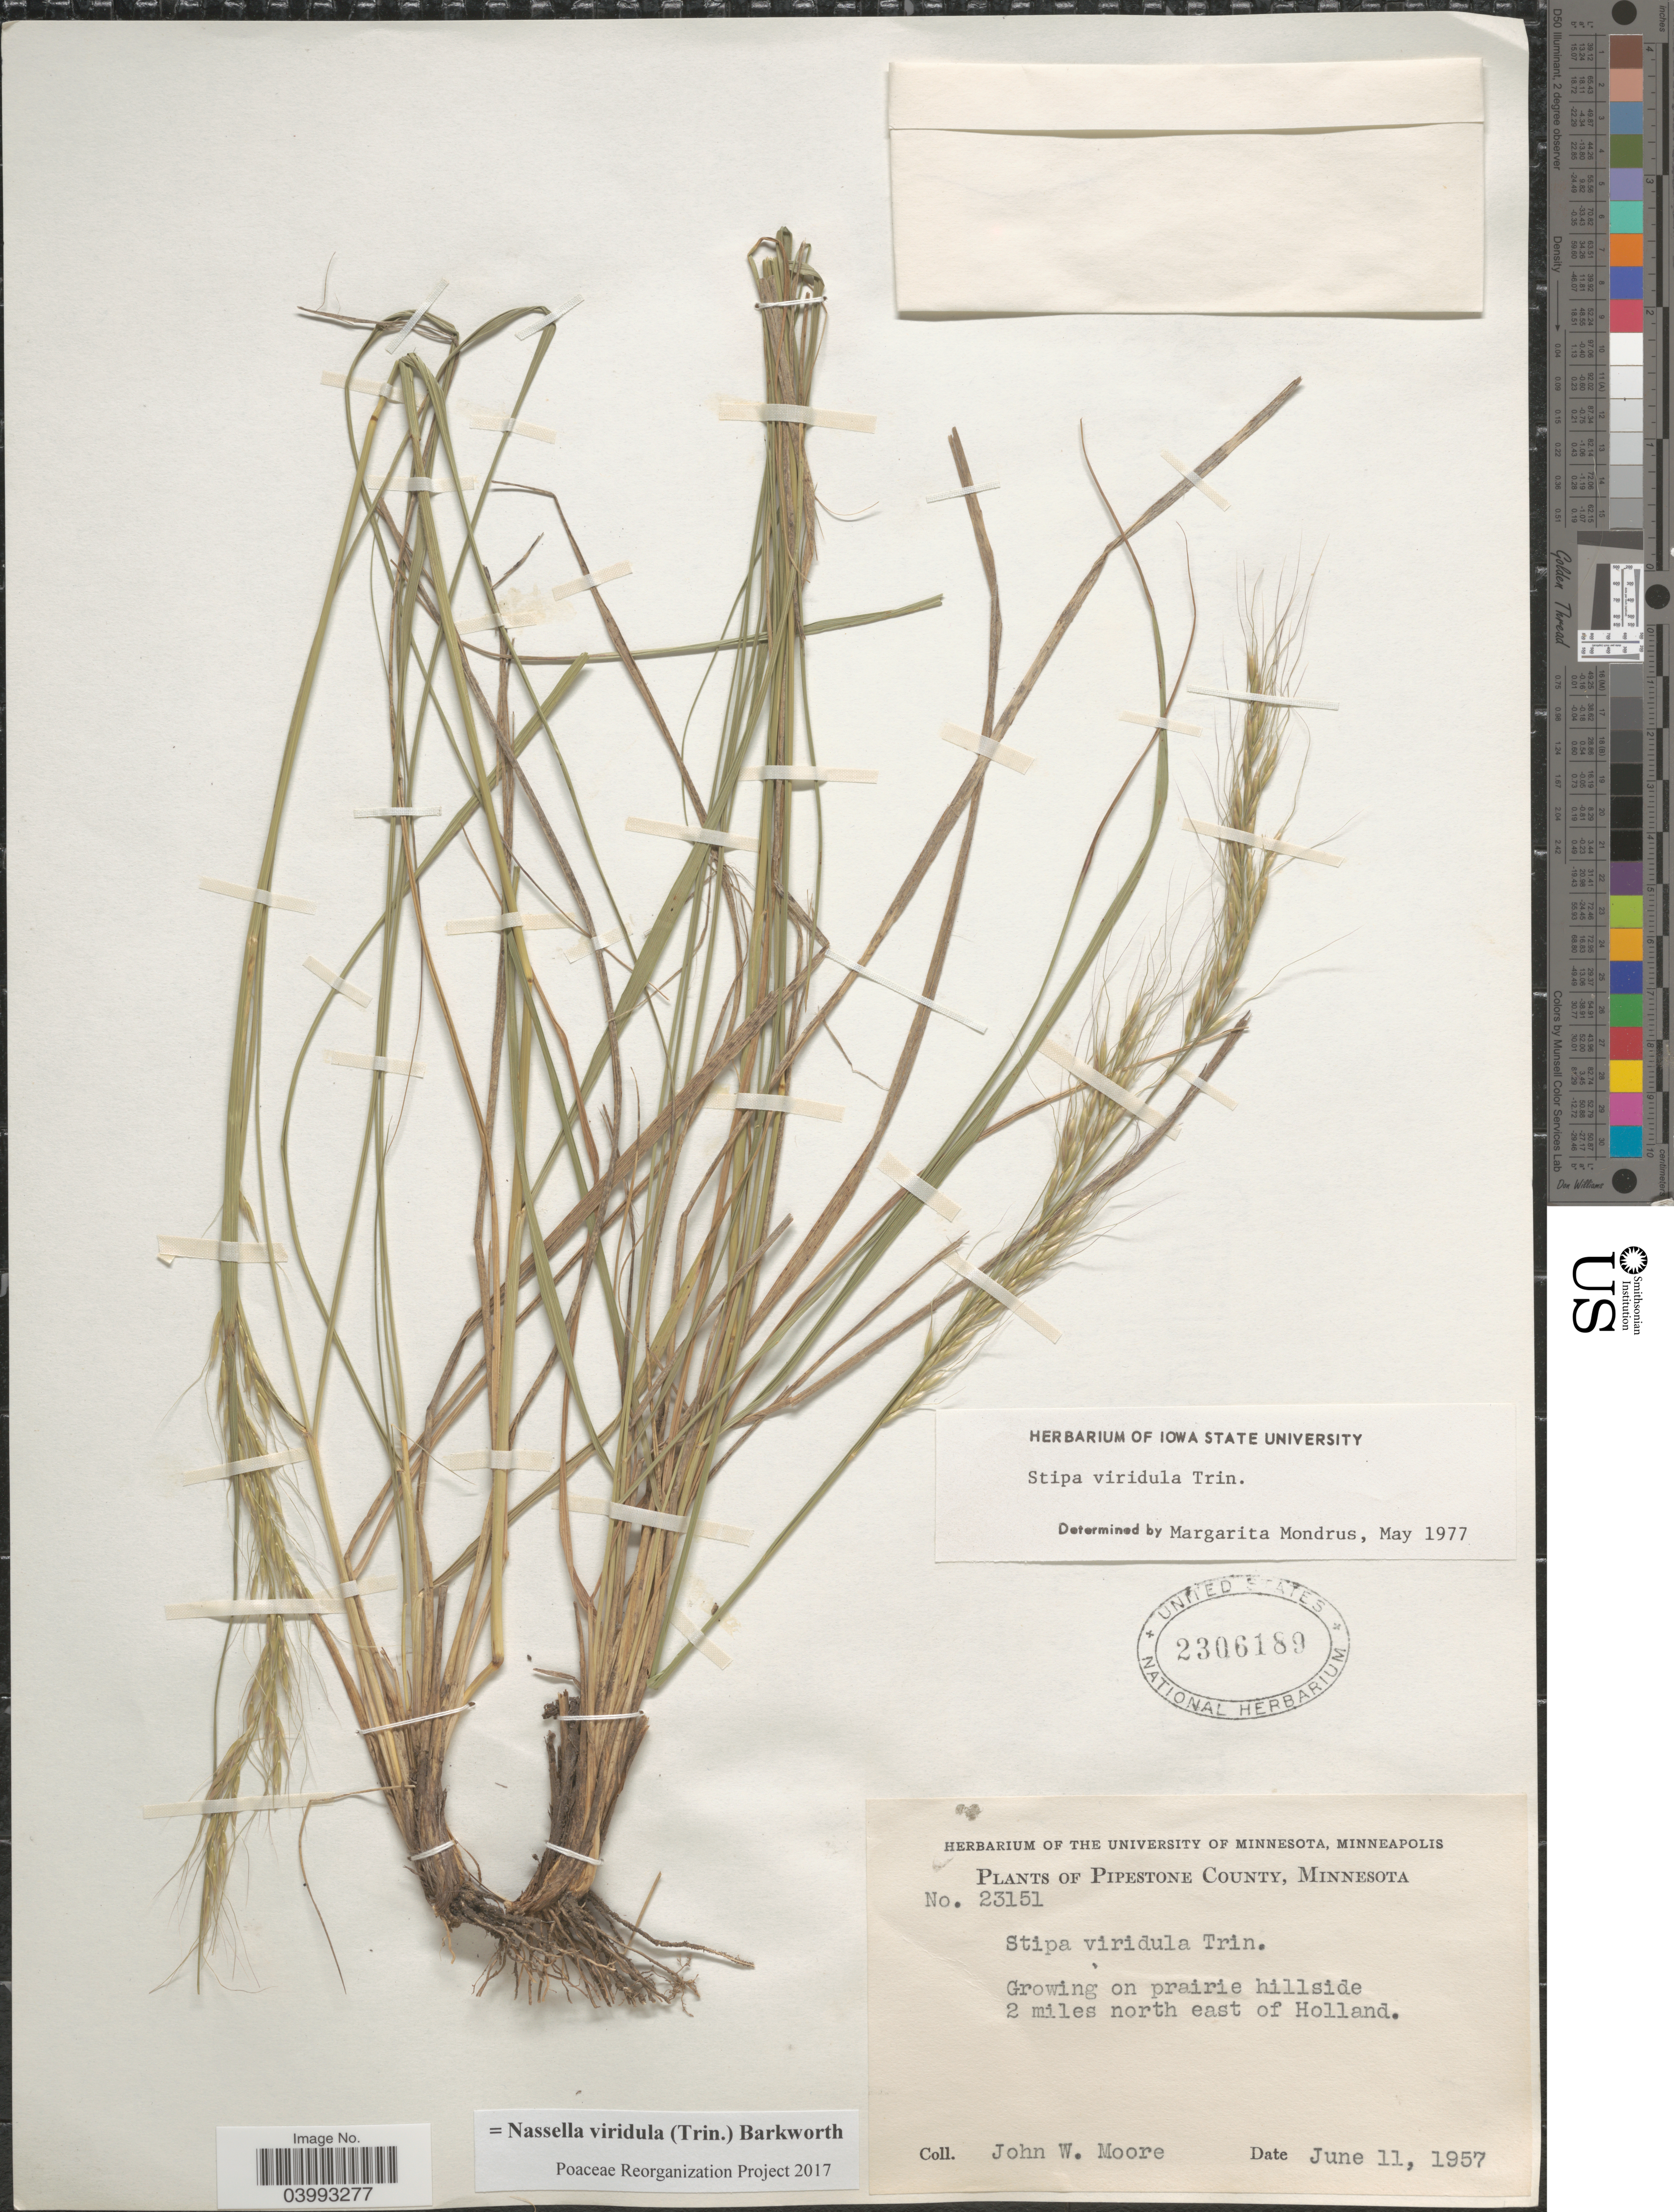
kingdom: Plantae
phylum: Tracheophyta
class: Liliopsida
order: Poales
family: Poaceae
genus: Nassella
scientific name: Nassella viridula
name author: (Trin.) Barkworth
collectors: J. Moore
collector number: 23151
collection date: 1957-06-11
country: United States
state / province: Minnesota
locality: Pipestone County. On prairie hillside 2 miles north east of Holland.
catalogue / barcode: US 2306189